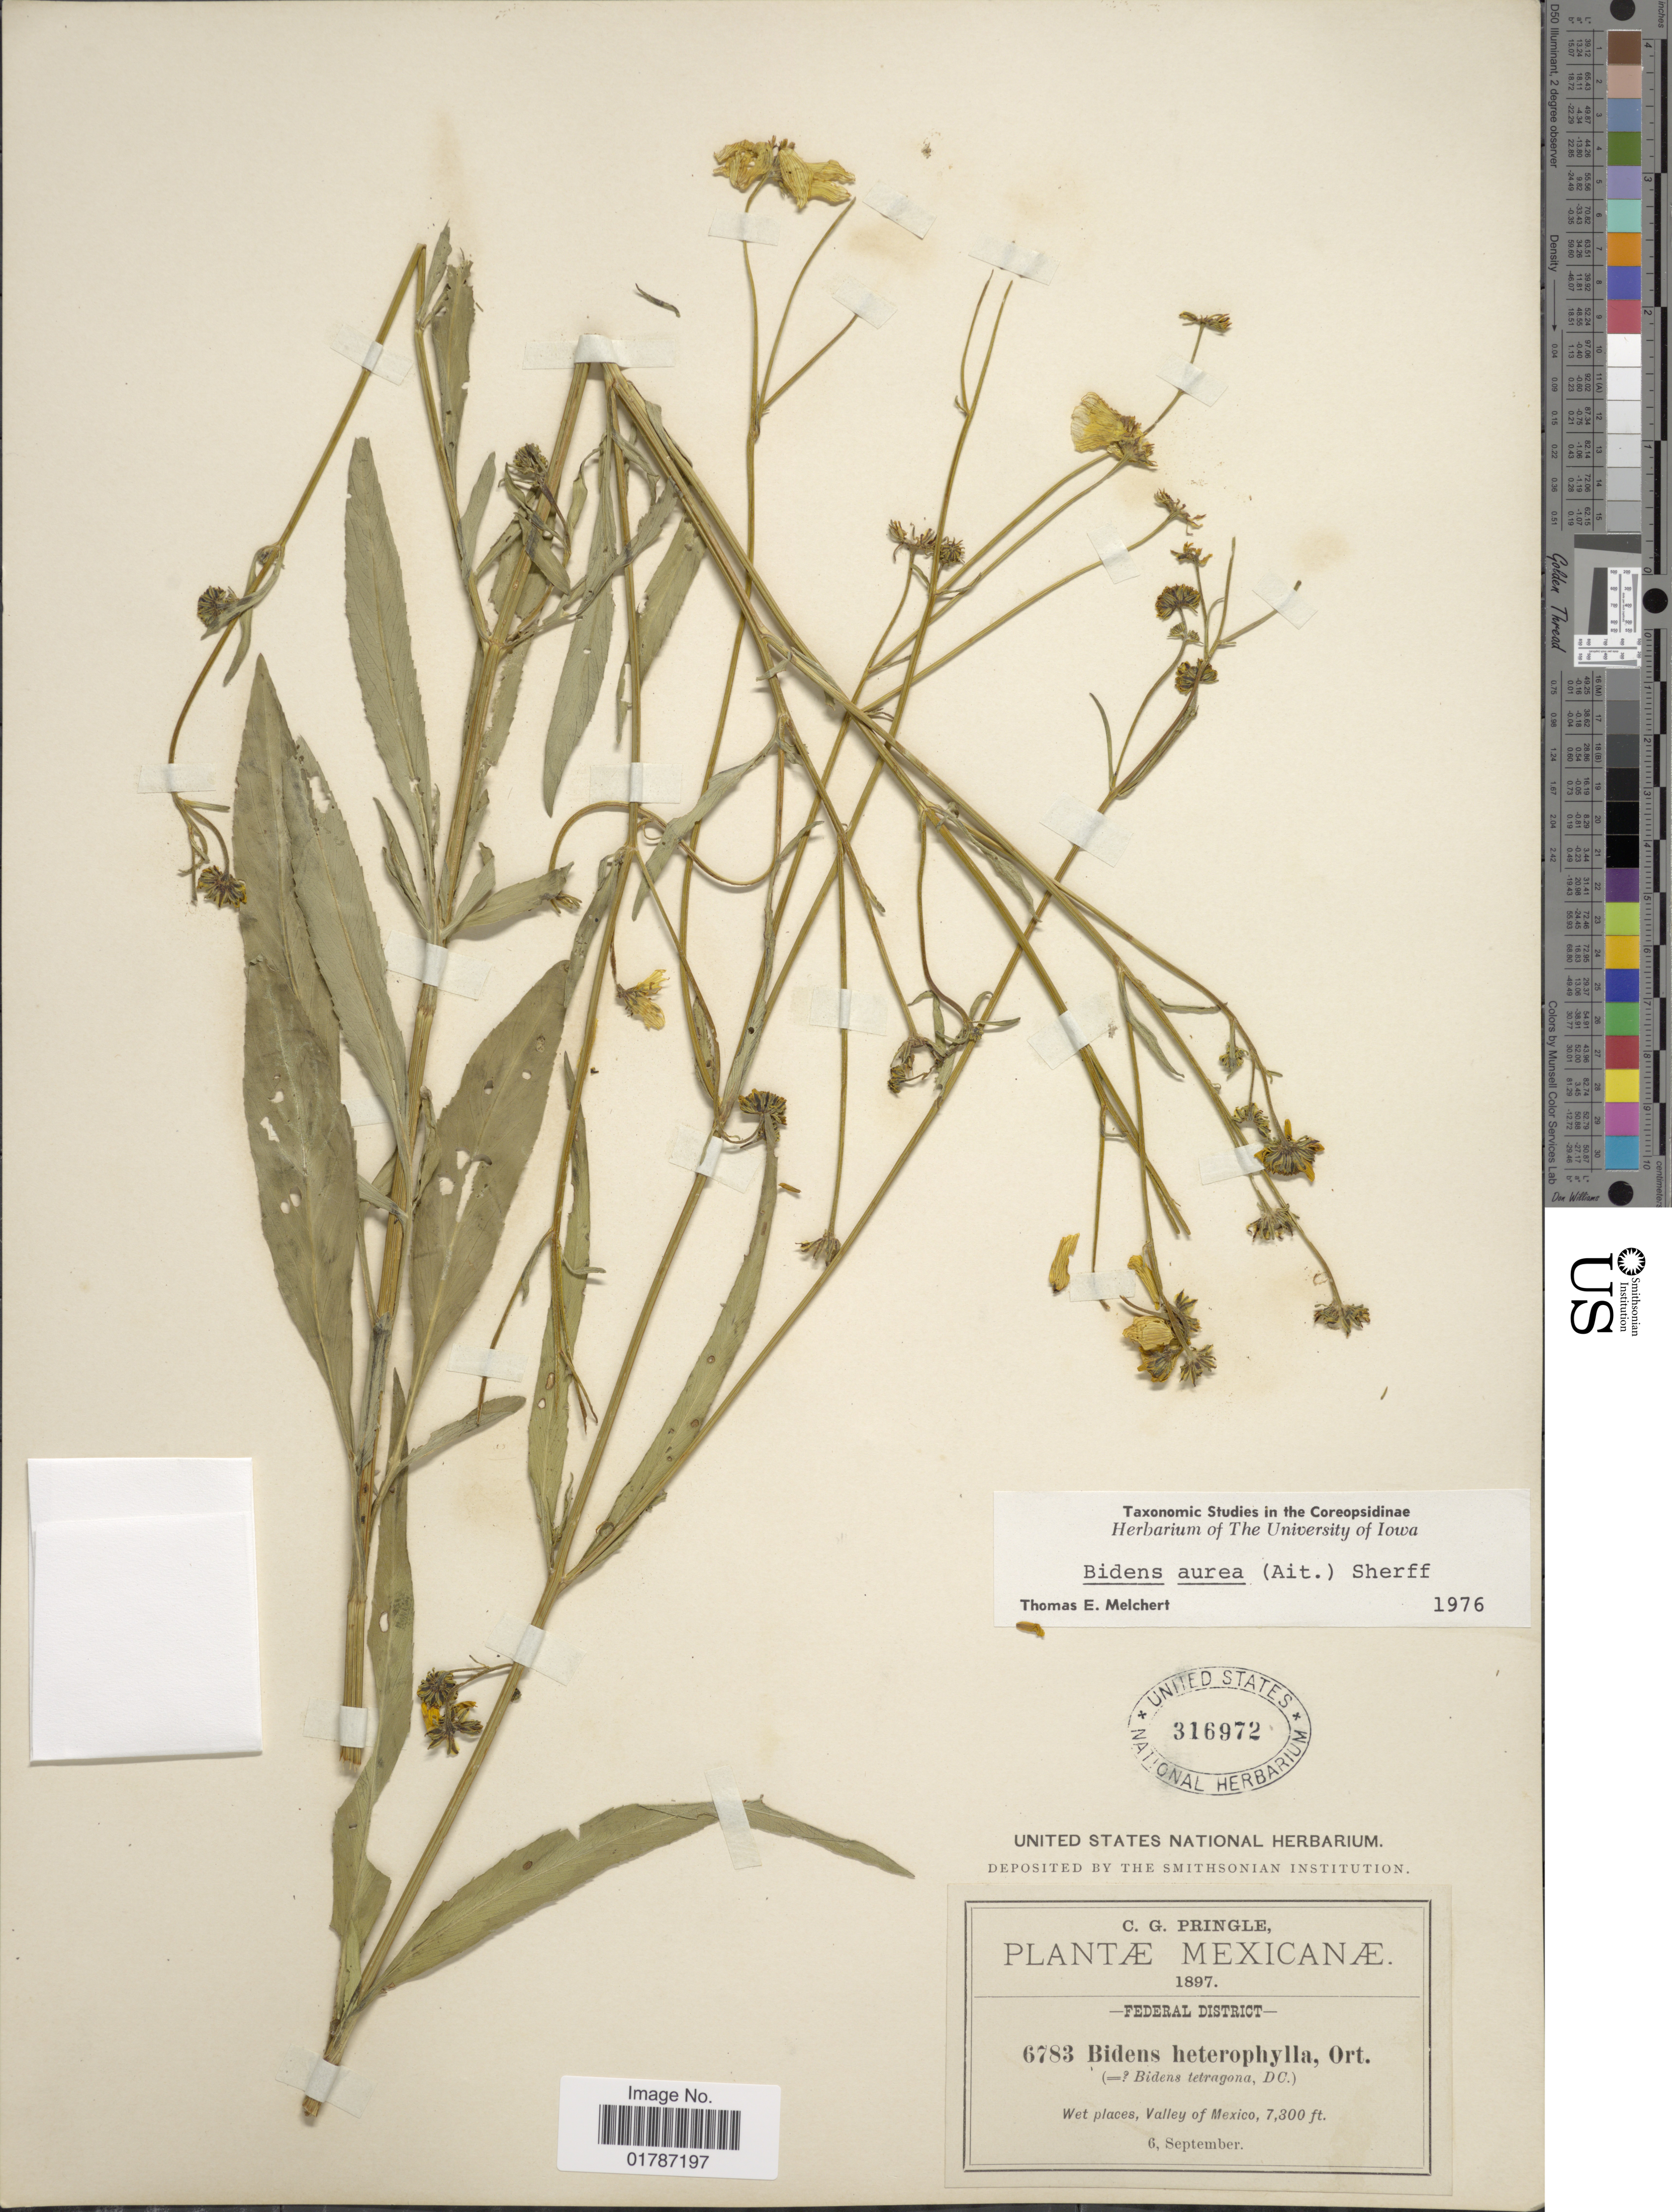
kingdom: Plantae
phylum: Tracheophyta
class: Magnoliopsida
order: Asterales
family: Asteraceae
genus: Bidens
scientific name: Bidens aurea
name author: (Aiton) Sherff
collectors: C. G. Pringle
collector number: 6783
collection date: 1897-09-06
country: Mexico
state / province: Distrito Federal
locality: Federal District, Wet places, Valley of Mexico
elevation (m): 2225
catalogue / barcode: US 316972